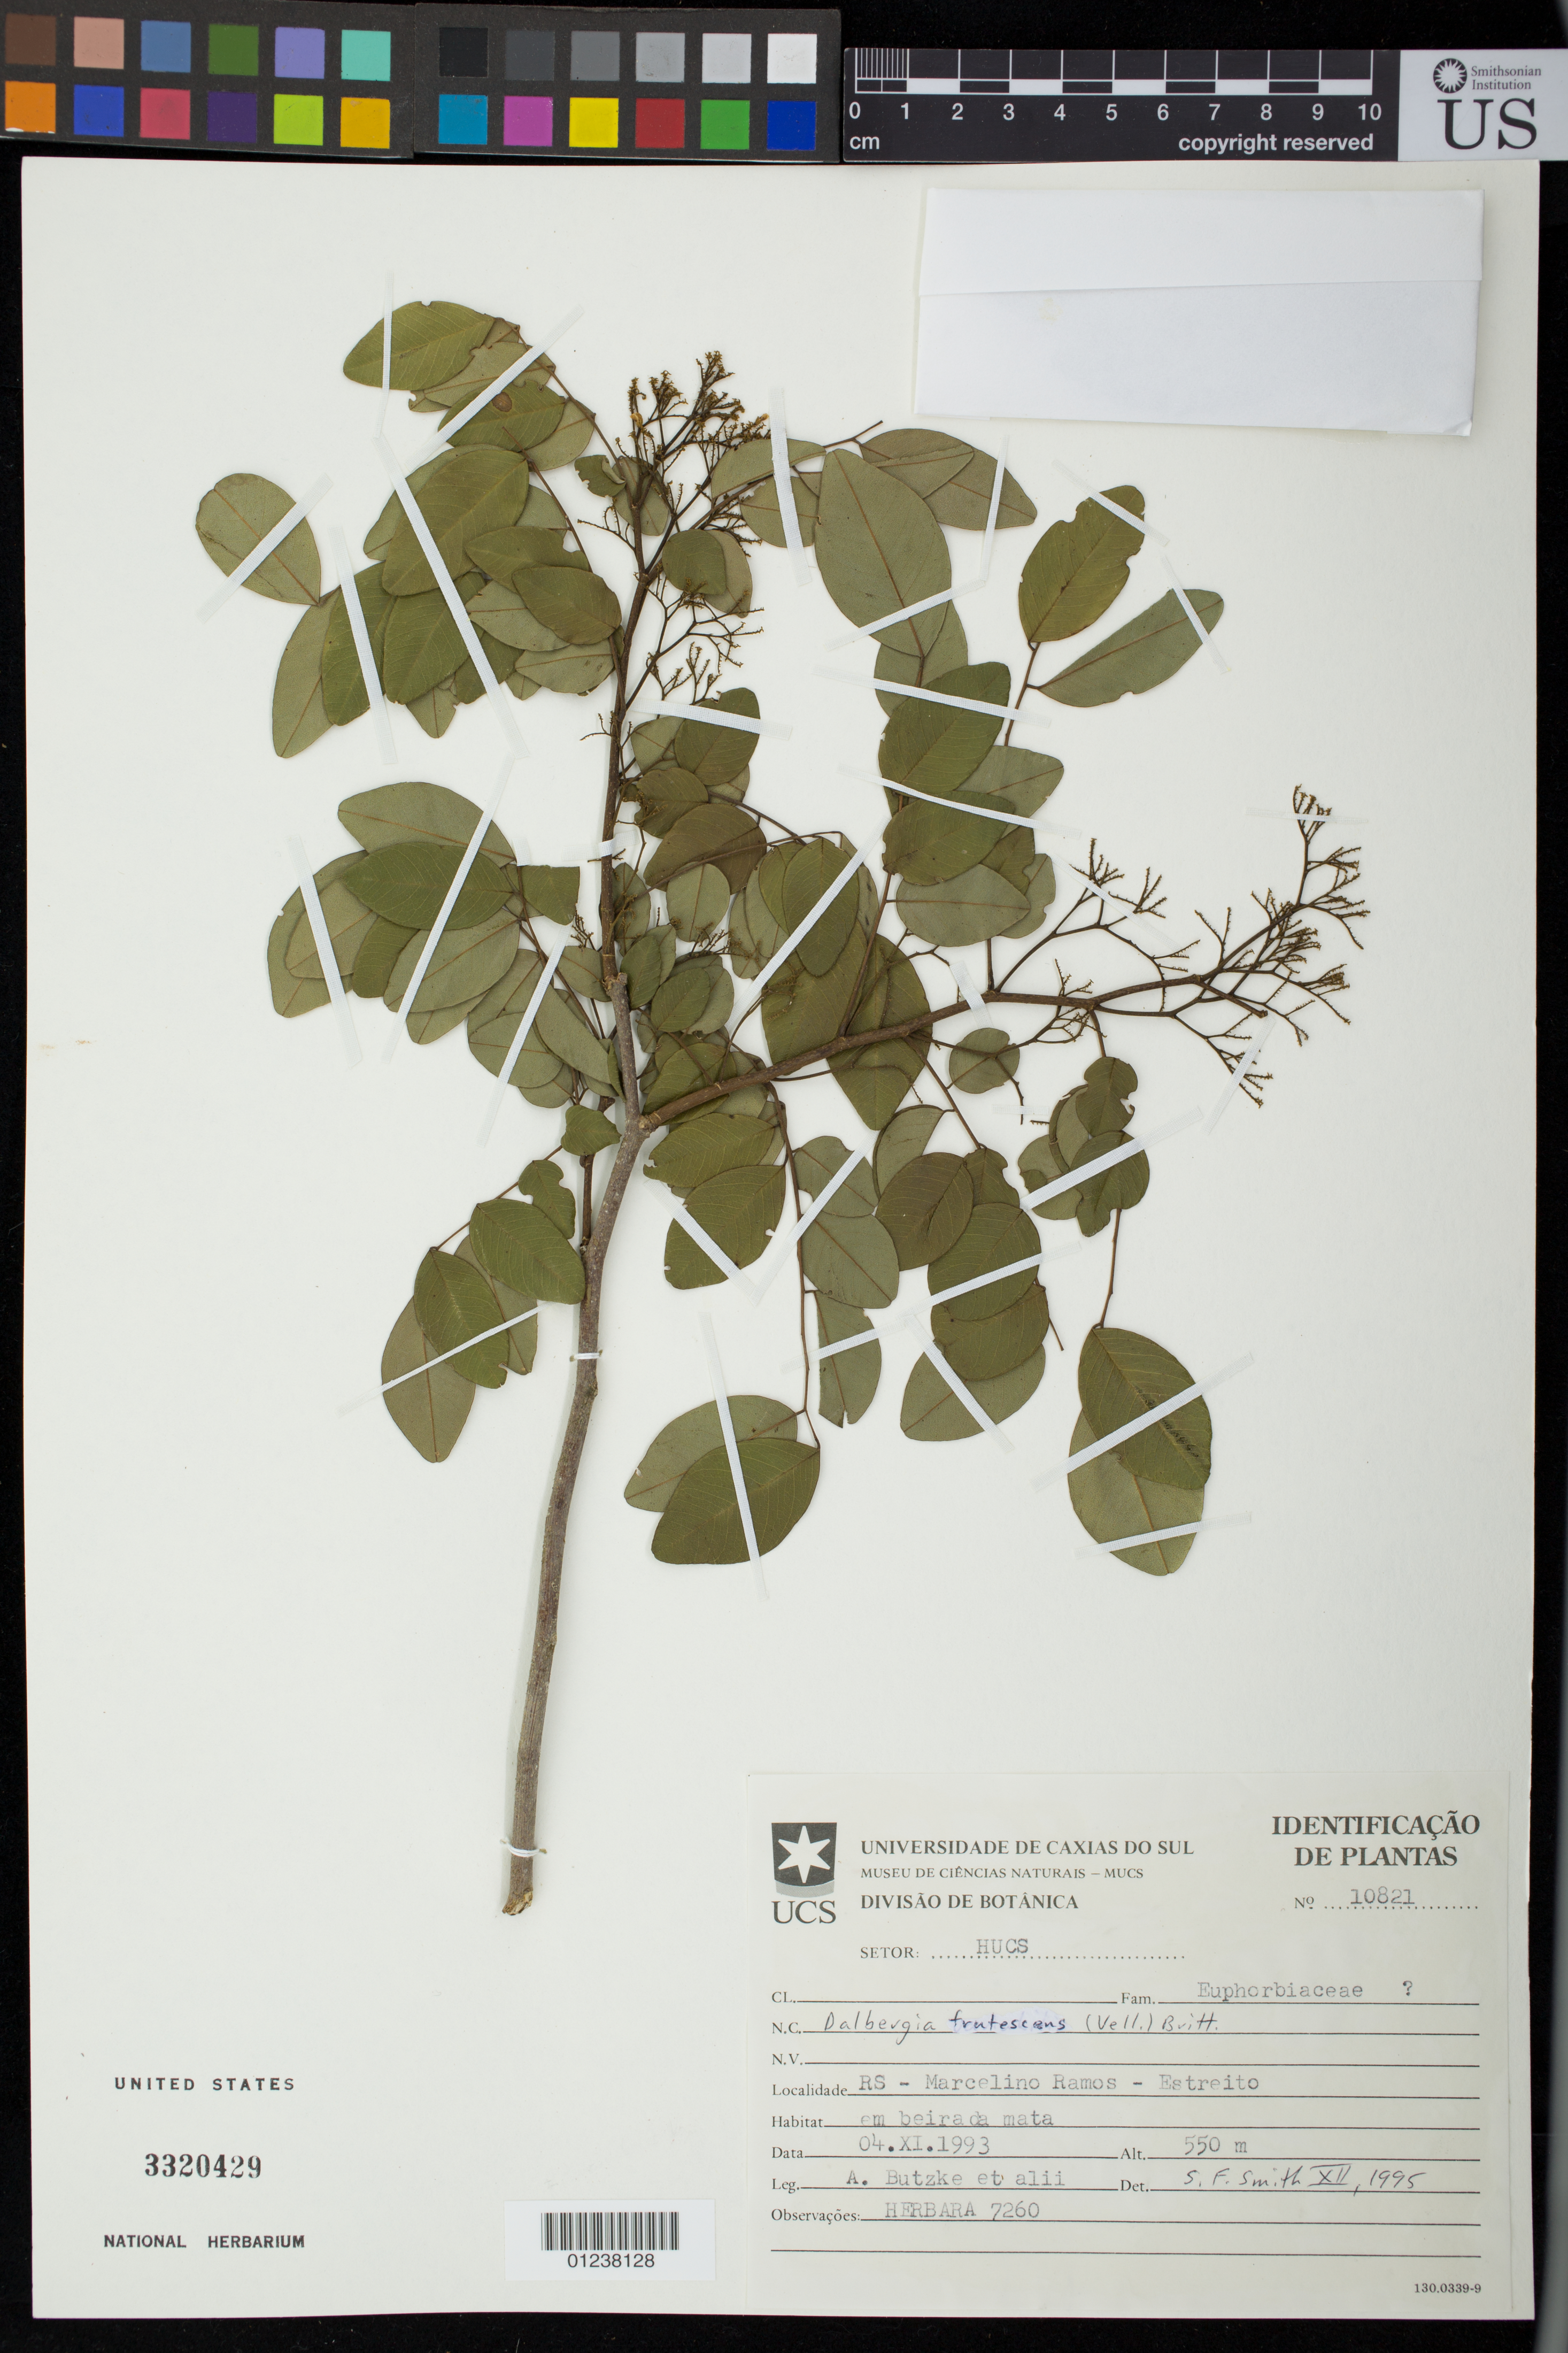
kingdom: Plantae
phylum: Tracheophyta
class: Magnoliopsida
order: Fabales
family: Fabaceae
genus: Dalbergia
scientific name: Dalbergia frutescens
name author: (Vell.) Britton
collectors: A. Butzke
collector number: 7260/10821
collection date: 1993-11-04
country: Brazil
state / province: Rio Grande do Sul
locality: Marcelino Ramos-Estreito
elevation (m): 550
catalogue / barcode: US 3320429